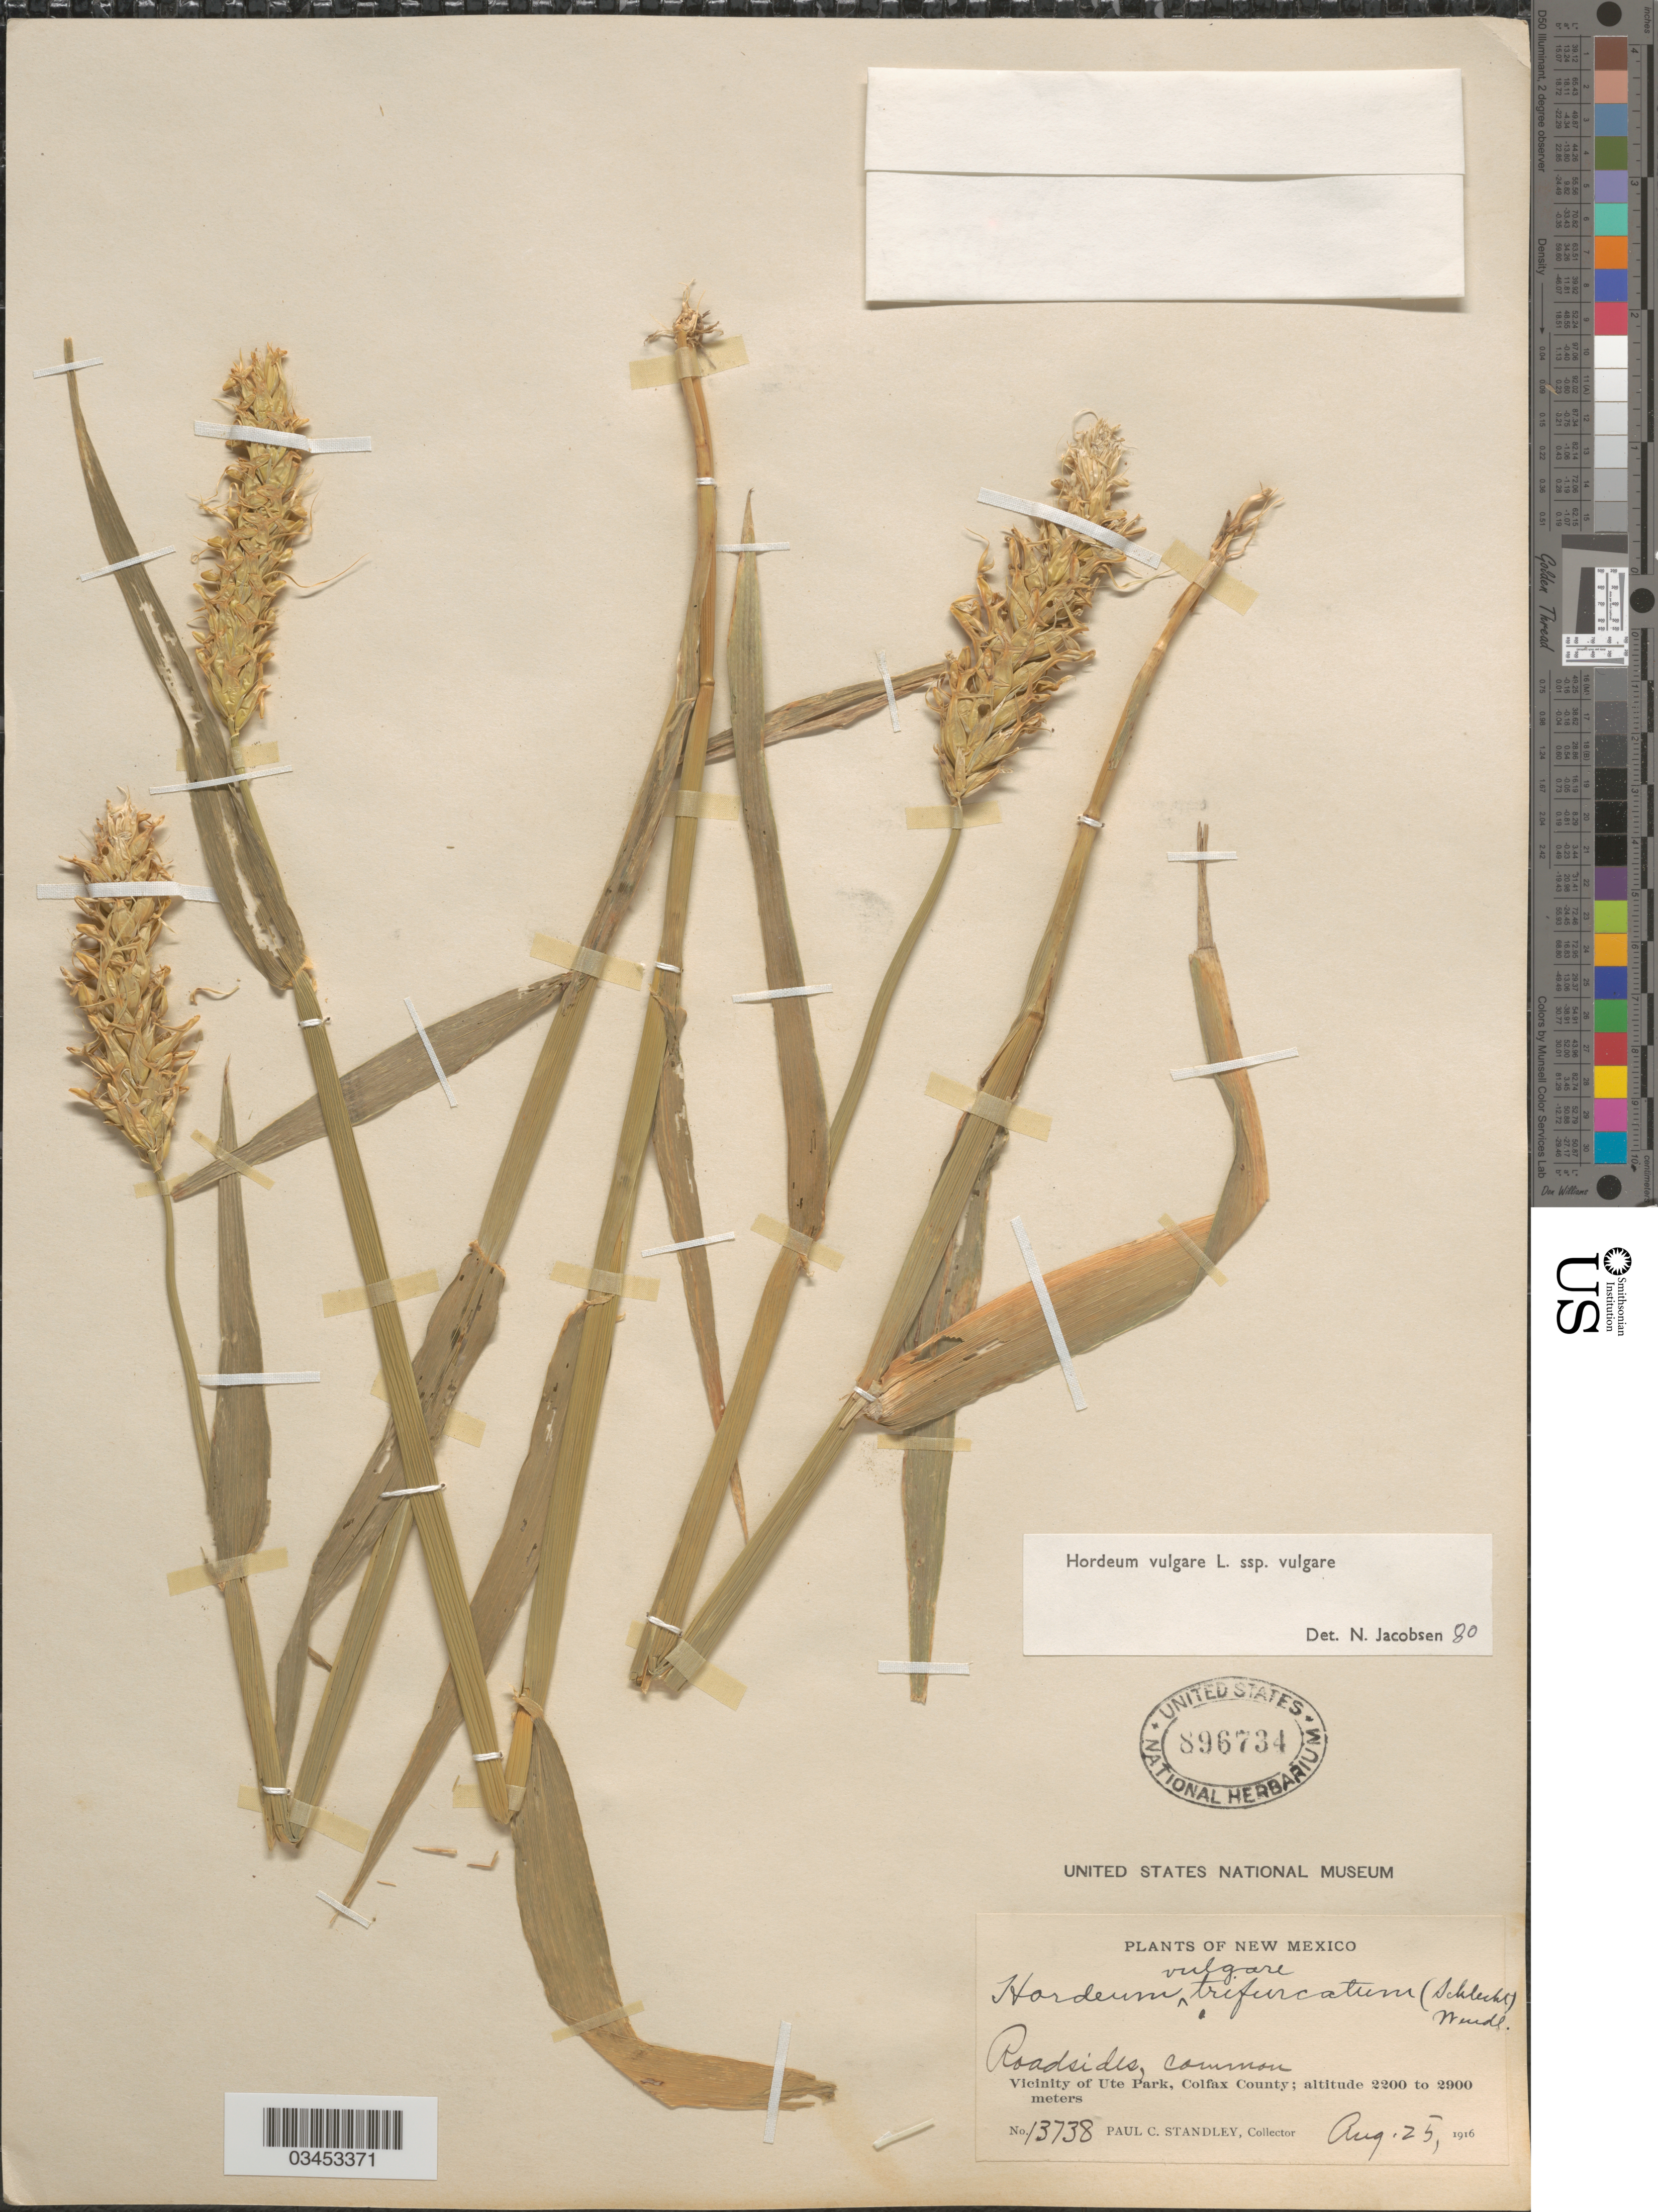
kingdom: Plantae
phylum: Tracheophyta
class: Liliopsida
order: Poales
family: Poaceae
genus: Hordeum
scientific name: Hordeum vulgare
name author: L.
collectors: P. C. Standley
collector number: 13738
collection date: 1916-08-25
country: United States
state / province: New Mexico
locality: Vicinity of Ute Park, Colfax County.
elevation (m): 2200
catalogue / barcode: US 896734